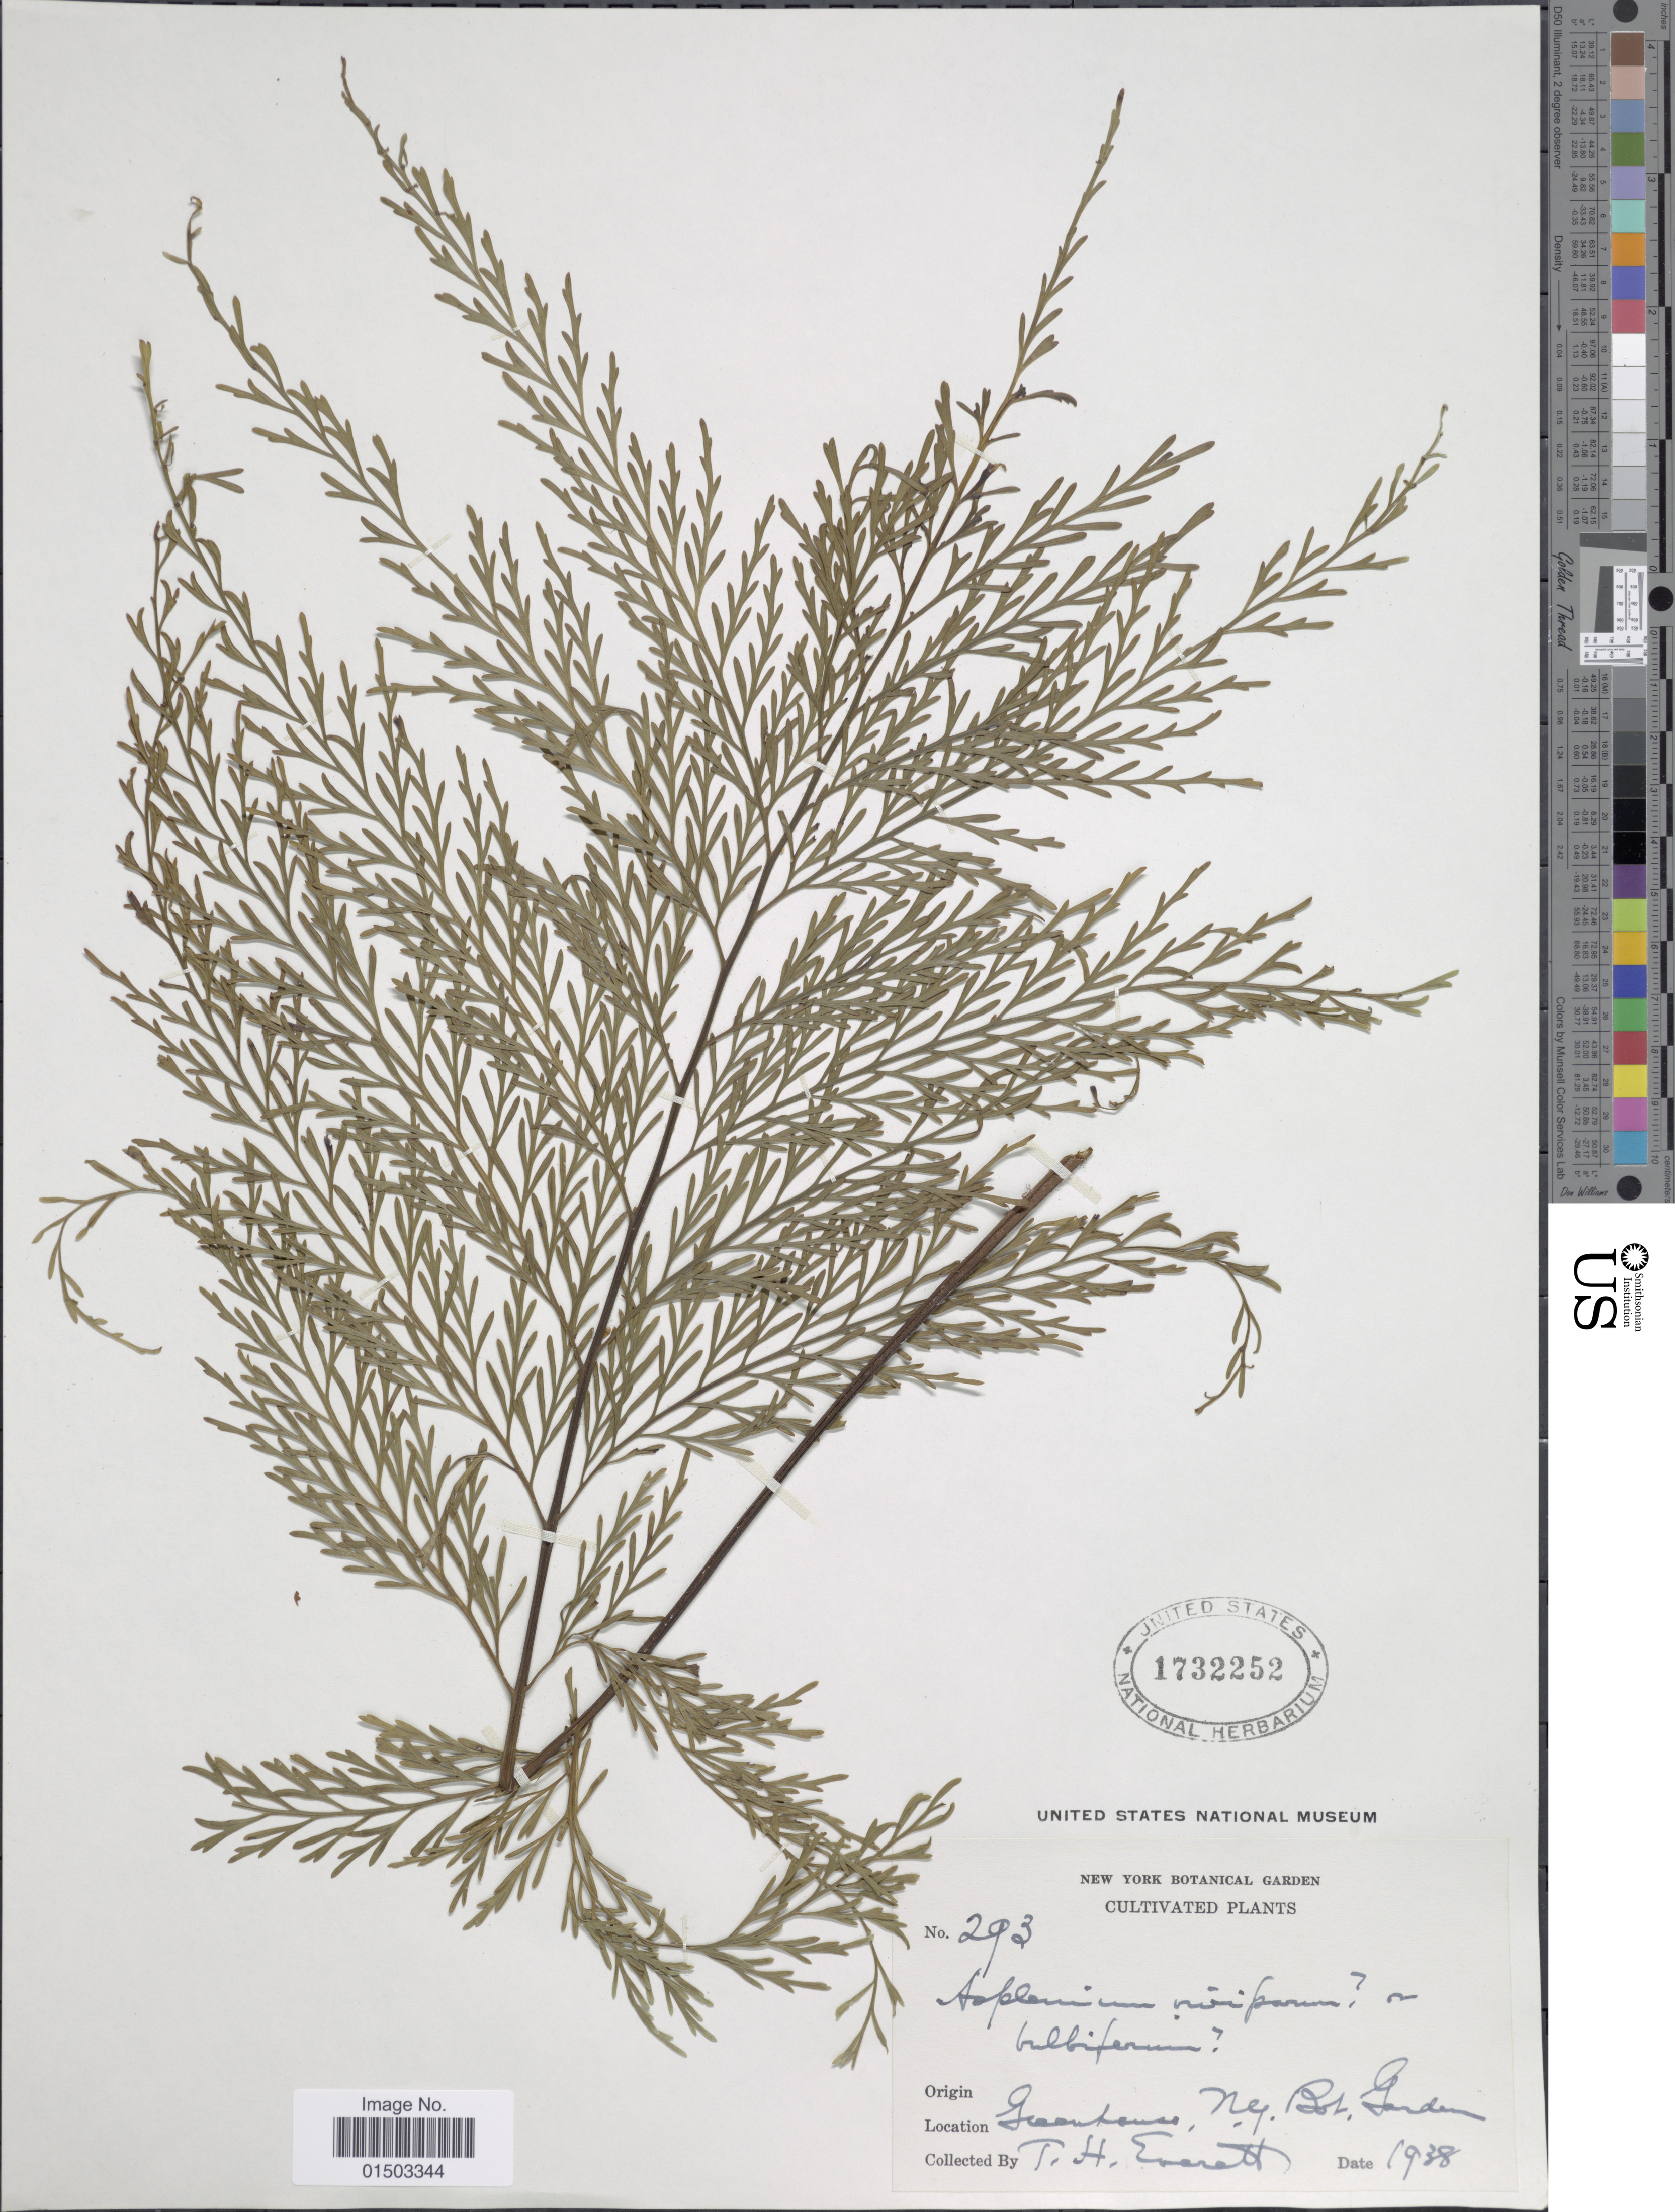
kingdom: Plantae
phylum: Tracheophyta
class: Polypodiopsida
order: Polypodiales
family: Aspleniaceae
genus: Asplenium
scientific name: Asplenium daucifolium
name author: Lam.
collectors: T. Everett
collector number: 293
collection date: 1938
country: United States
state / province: New York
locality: Greenhouse, NY. Bot. Garden.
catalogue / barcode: US 1732252